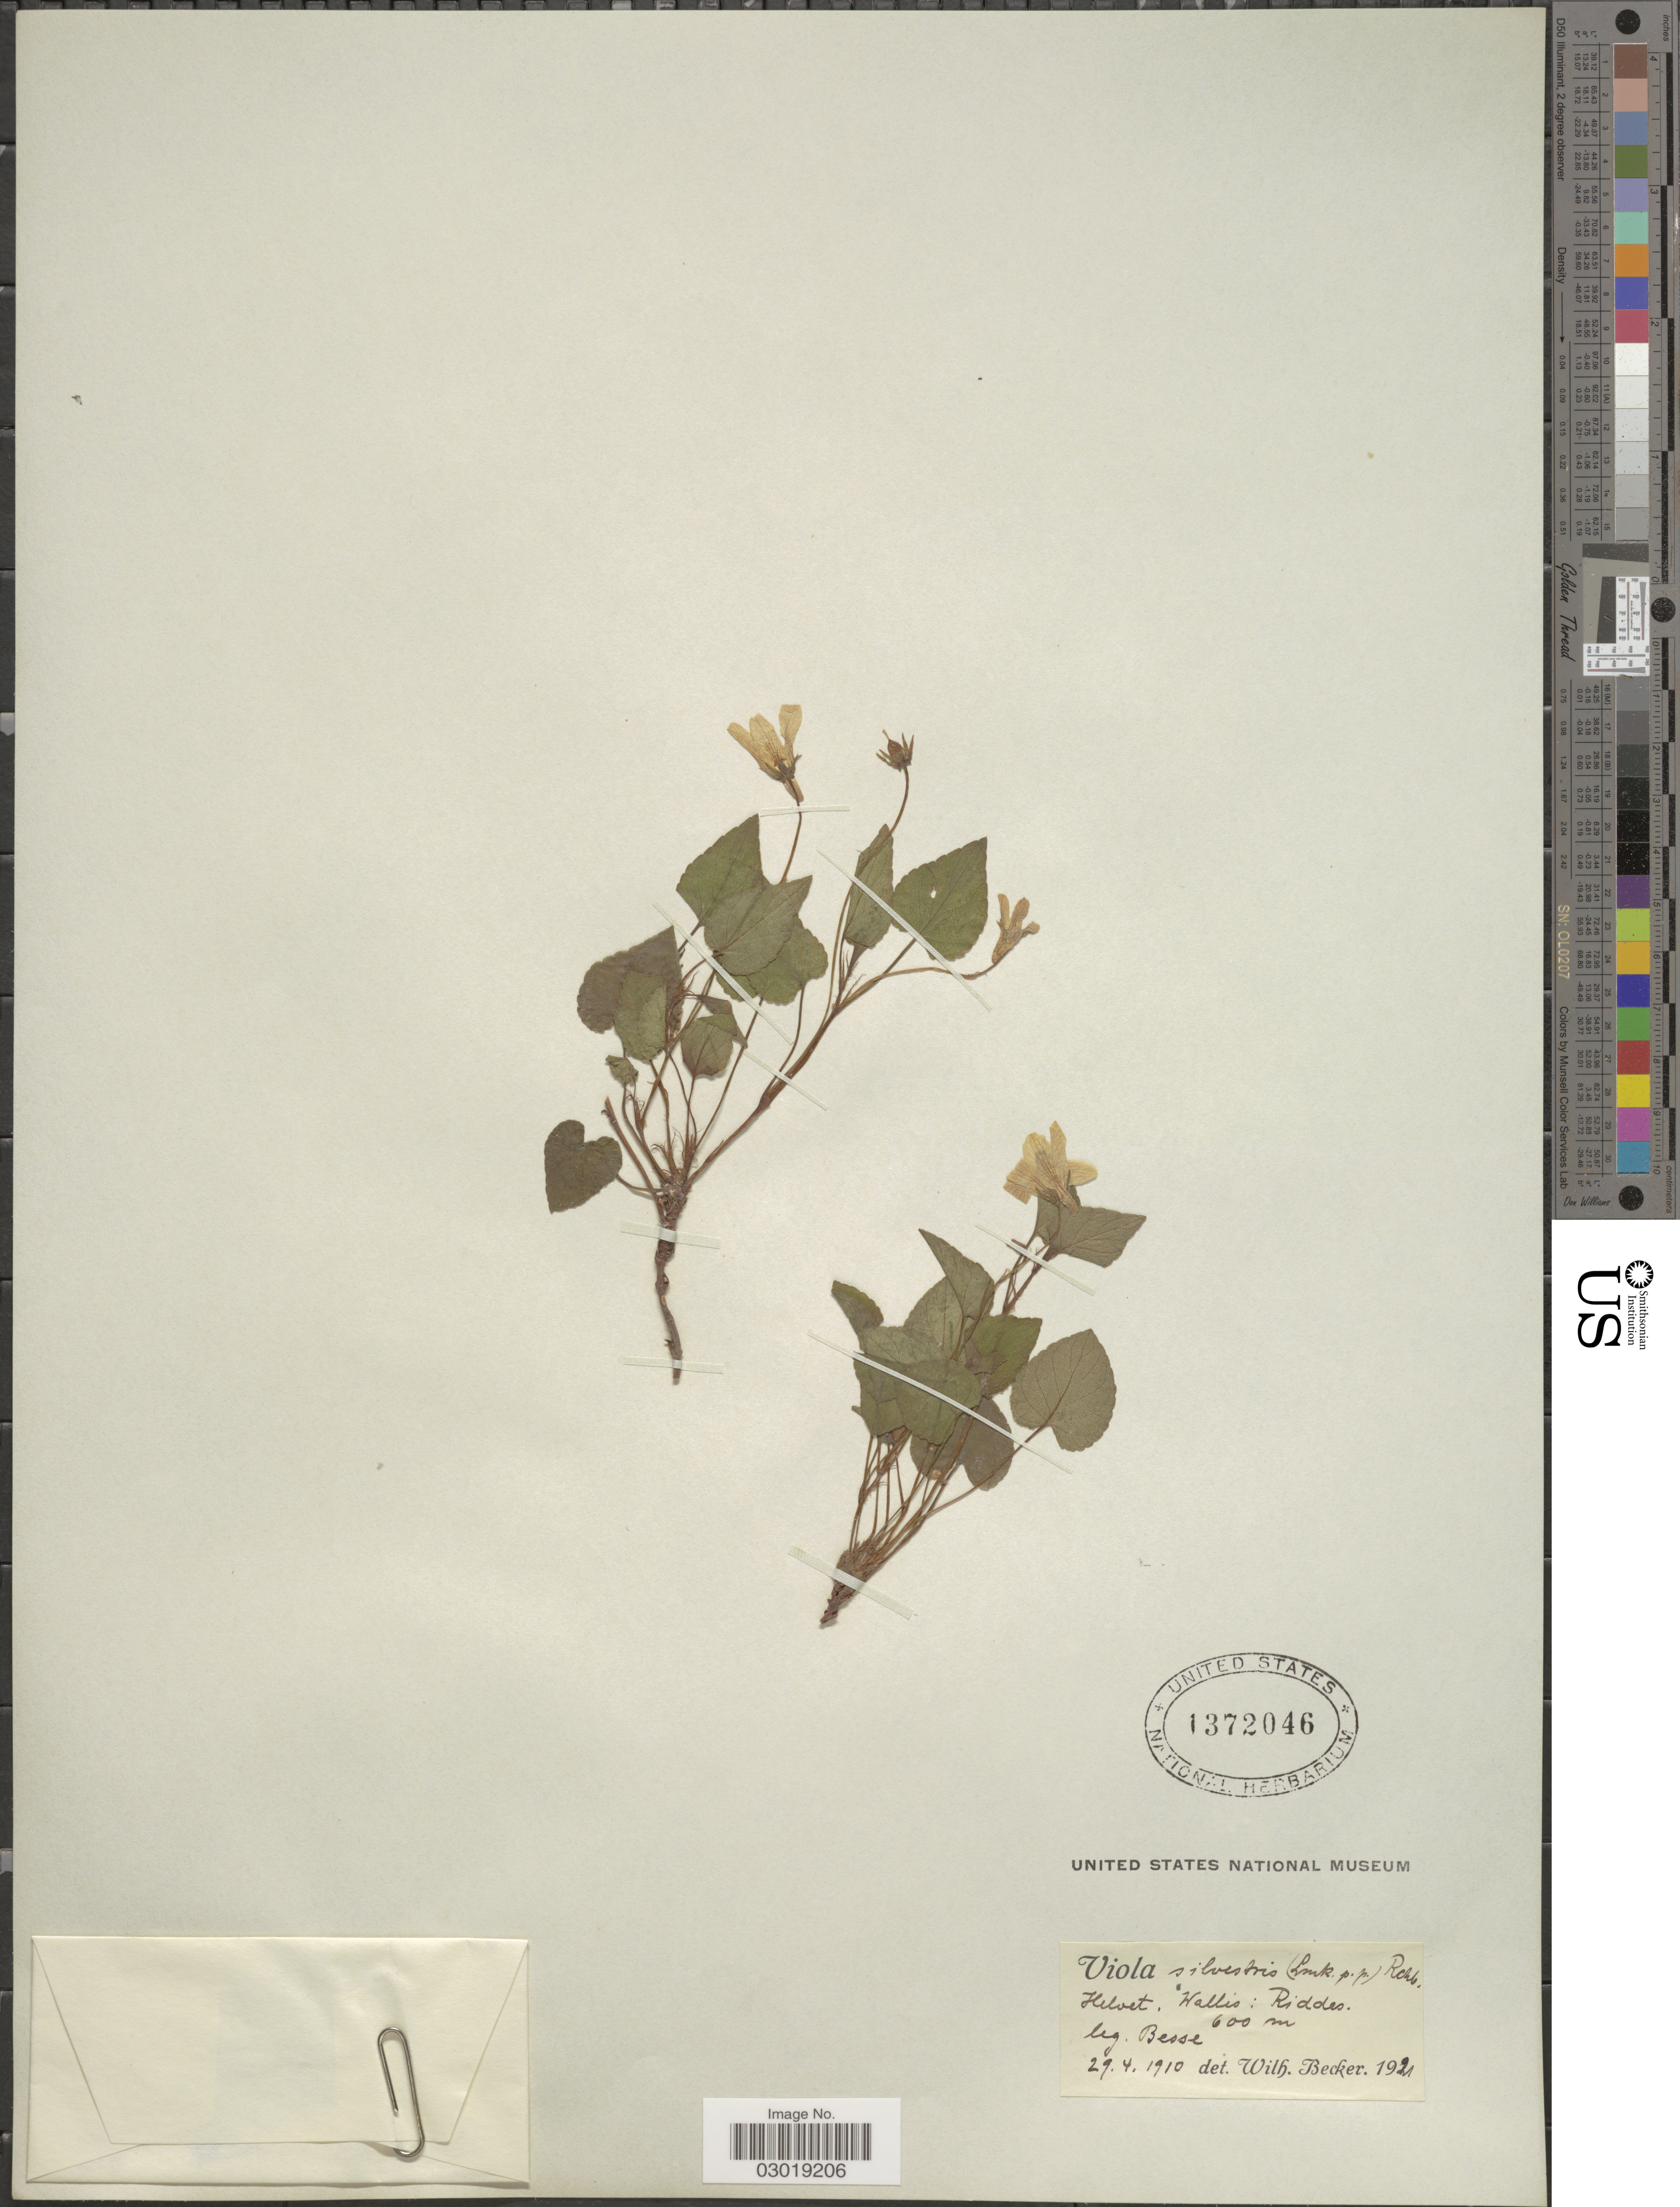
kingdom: Plantae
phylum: Tracheophyta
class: Magnoliopsida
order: Malpighiales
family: Violaceae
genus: Viola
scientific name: Viola sylvestris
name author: Lam.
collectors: -. Besse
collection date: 1910-04-29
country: Switzerland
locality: Helvet. Hallis: Riddes.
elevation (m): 600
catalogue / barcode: US 1372046